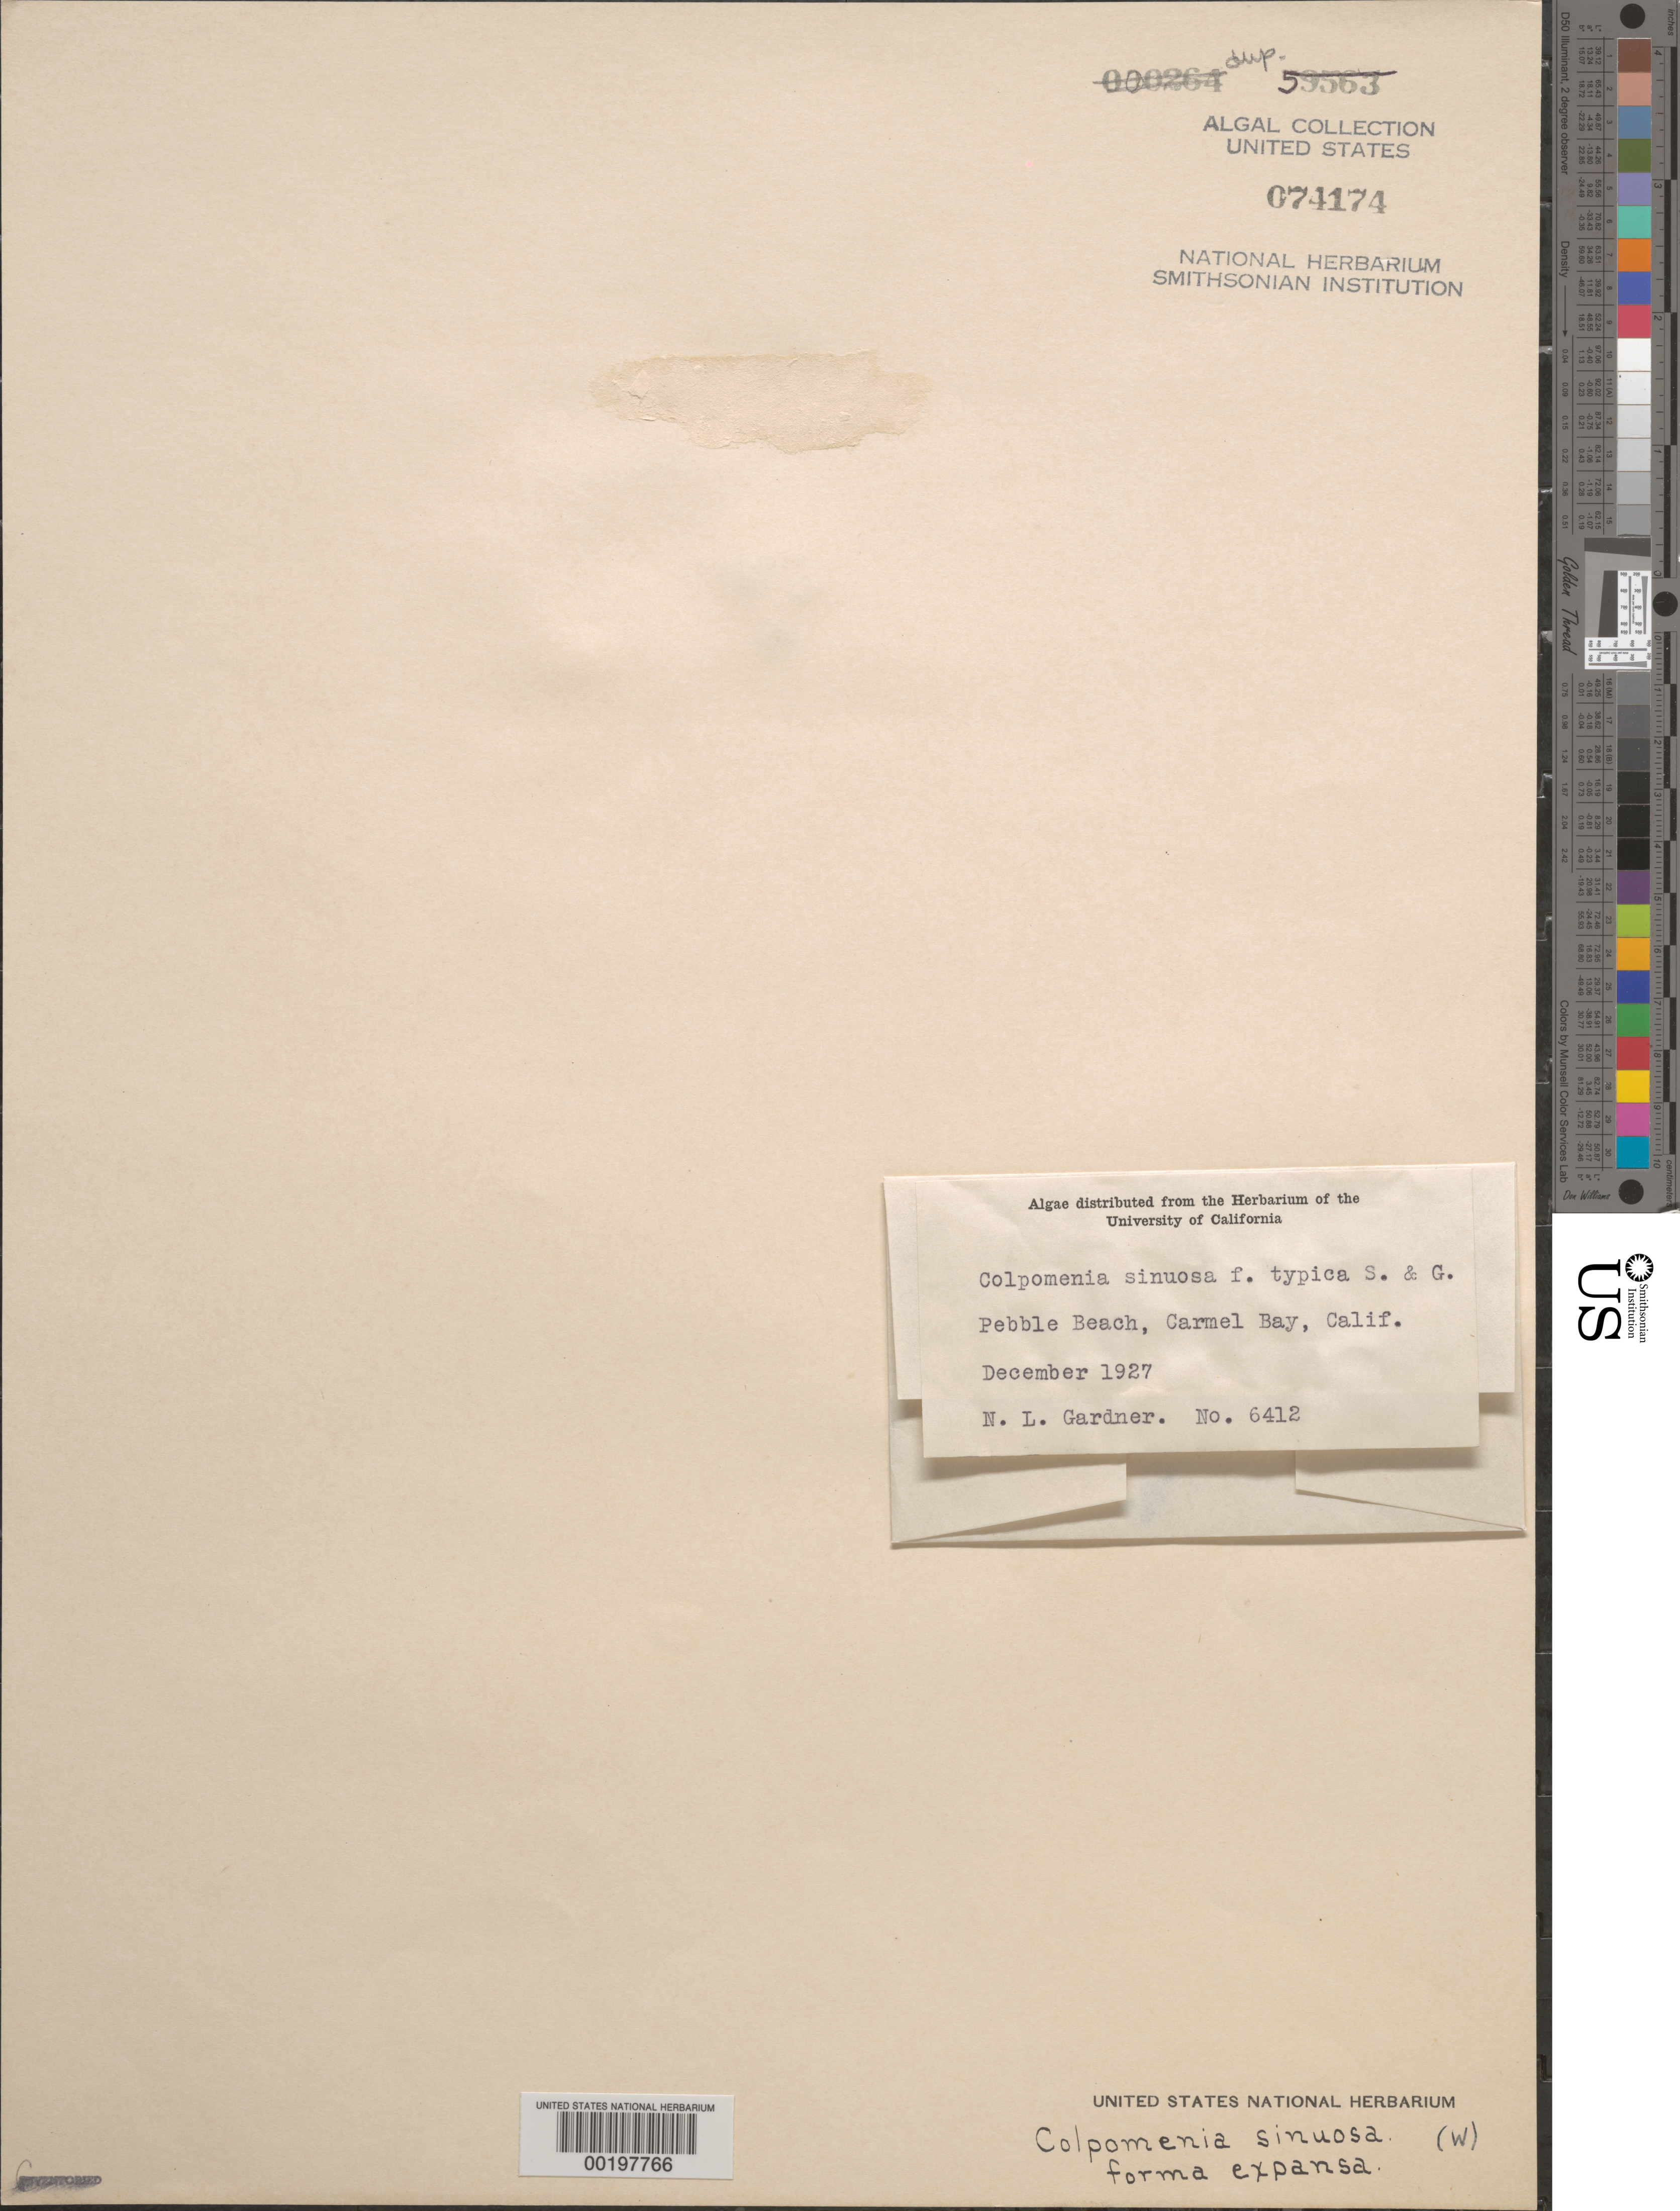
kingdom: Chromista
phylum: Ochrophyta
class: Phaeophyceae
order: Scytosiphonales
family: Scytosiphonaceae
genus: Colpomenia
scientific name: Colpomenia sinuosa f. typica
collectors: N. Gardner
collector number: NLG 6412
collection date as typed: Dec 1927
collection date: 1927-12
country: United States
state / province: California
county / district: Monterey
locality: Pebble Beach, Carmel Bay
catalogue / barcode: US 74174